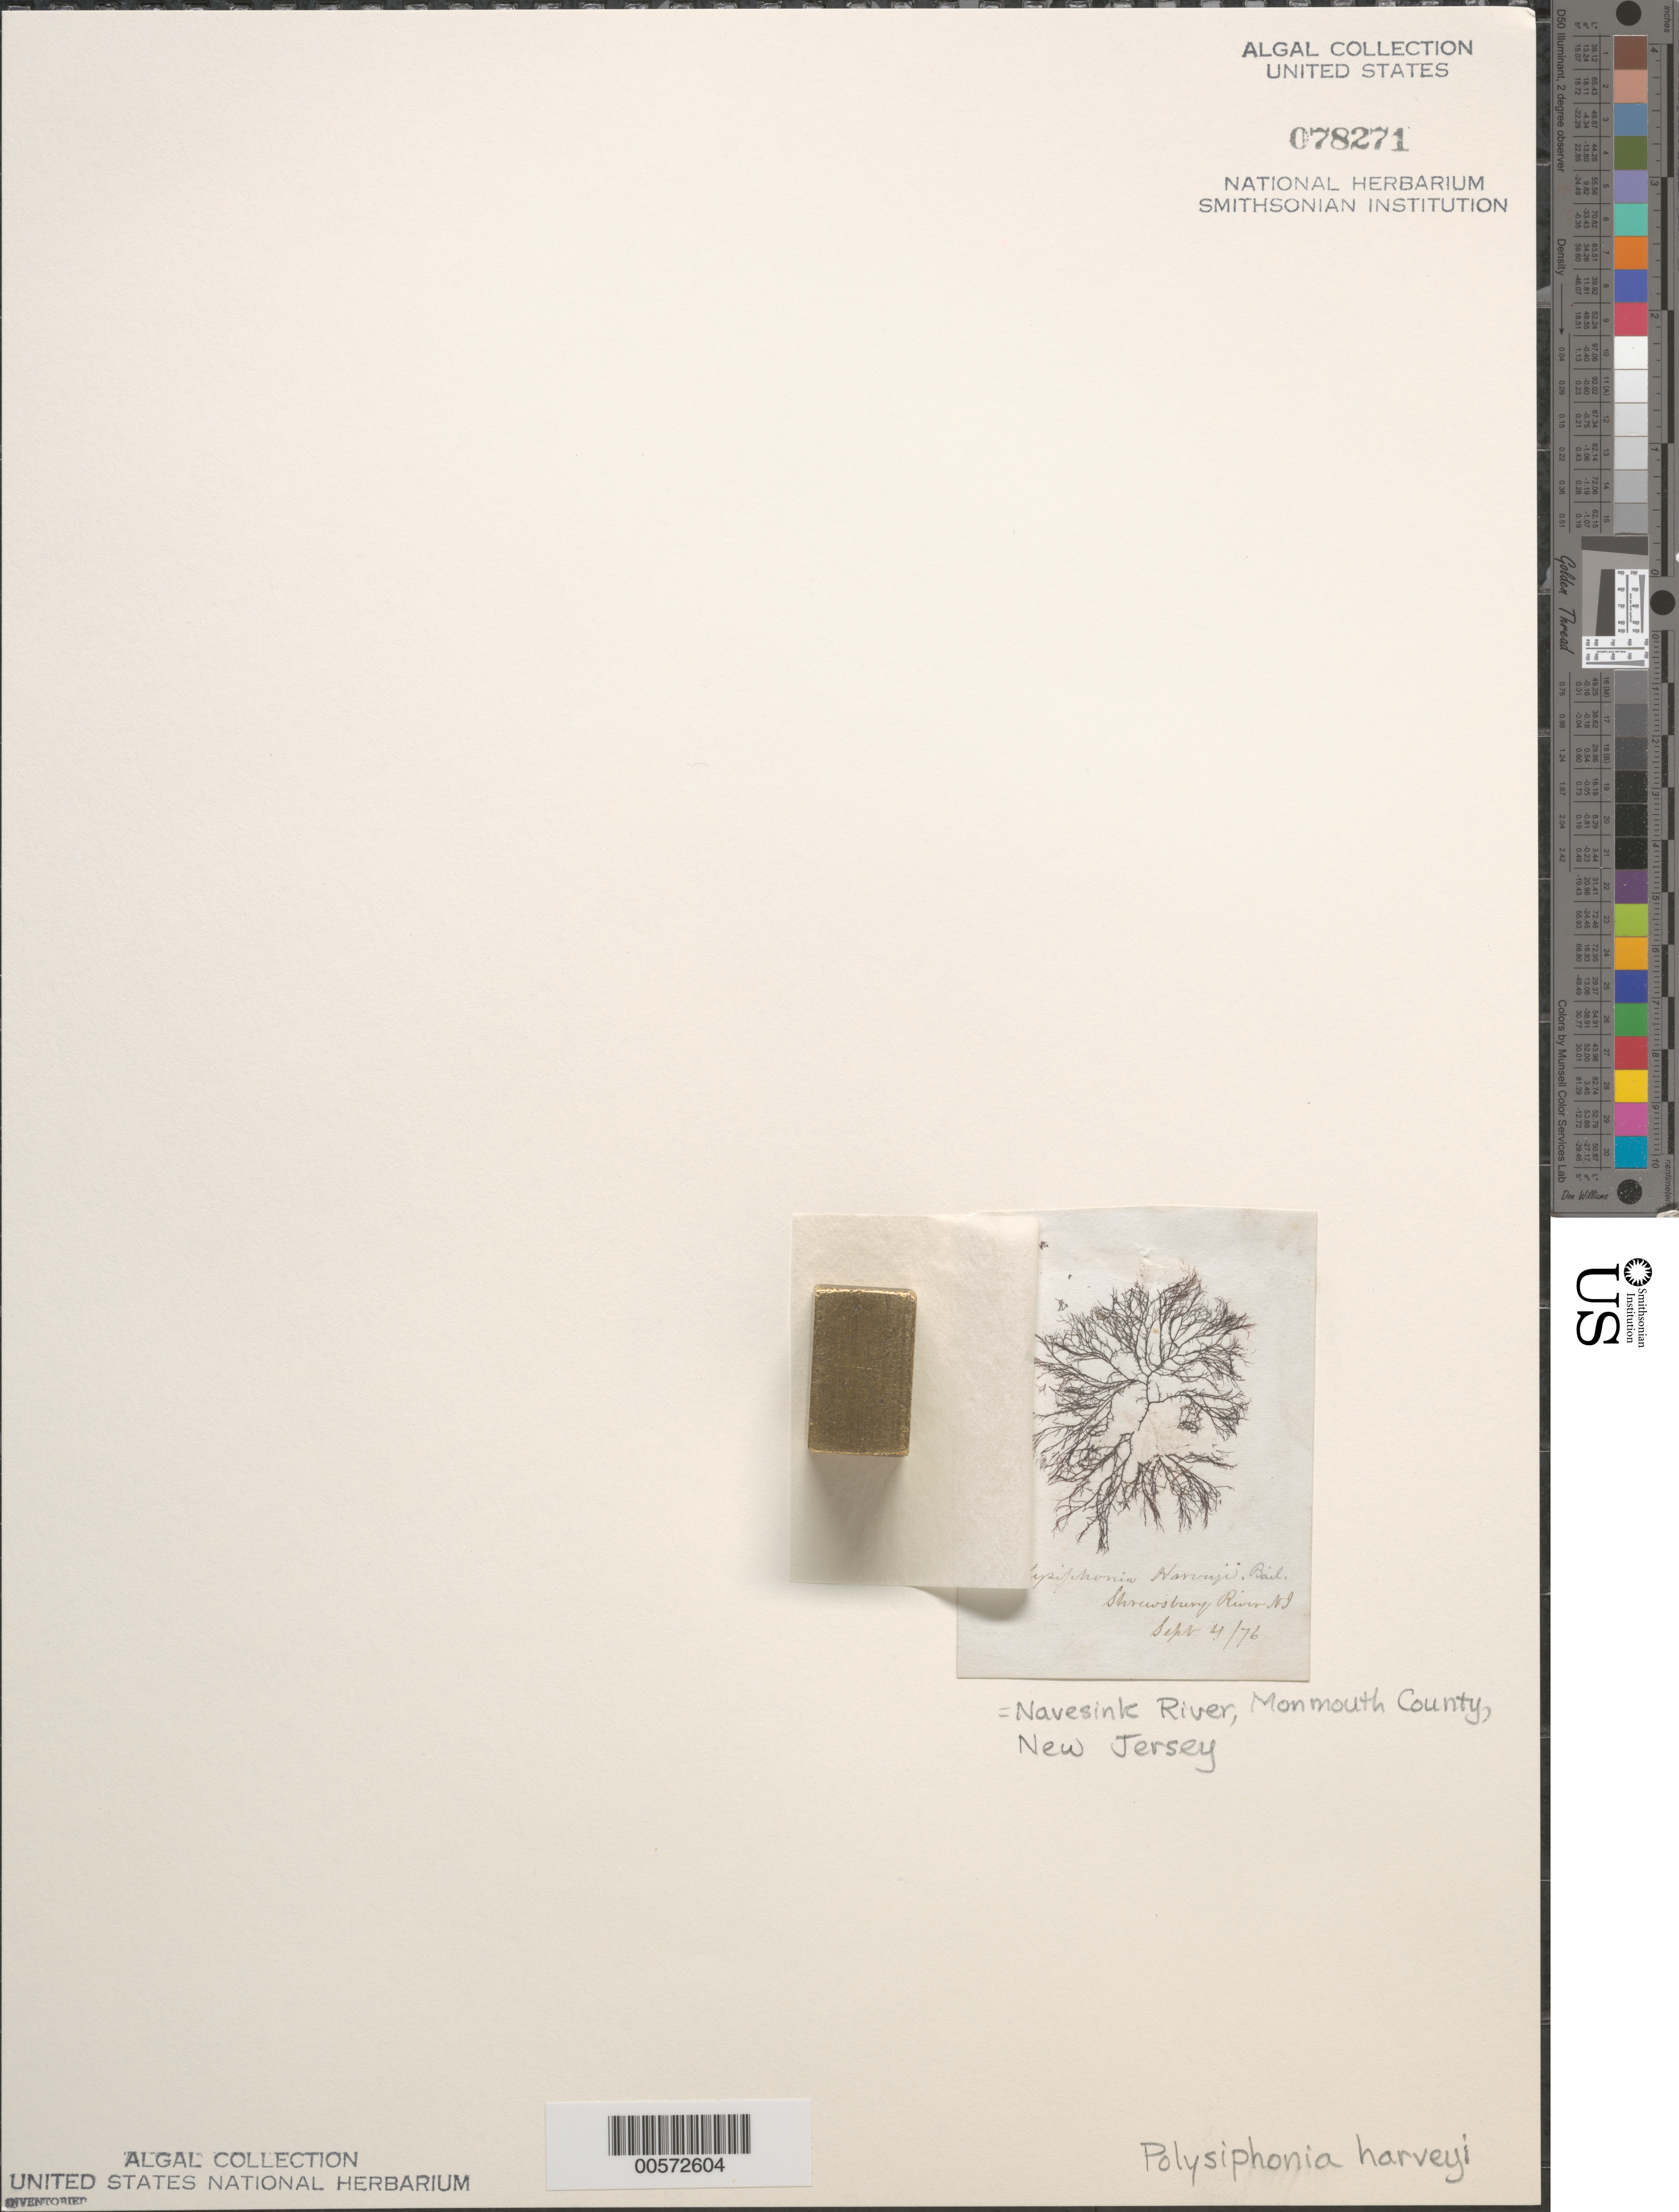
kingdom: Plantae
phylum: Rhodophyta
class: Florideophyceae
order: Ceramiales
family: Rhodomelaceae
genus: Melanothamnus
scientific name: Melanothamnus harveyi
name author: (Bailey) Diaz-Tapia & C.A. Maggs in Diaz-Tapia et al.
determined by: Algae name updating Project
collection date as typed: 04 Sep 1876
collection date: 1876-09-04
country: United States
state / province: New Jersey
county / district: Monmouth County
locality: Navesink River (Shrewsbury River)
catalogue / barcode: US 78271